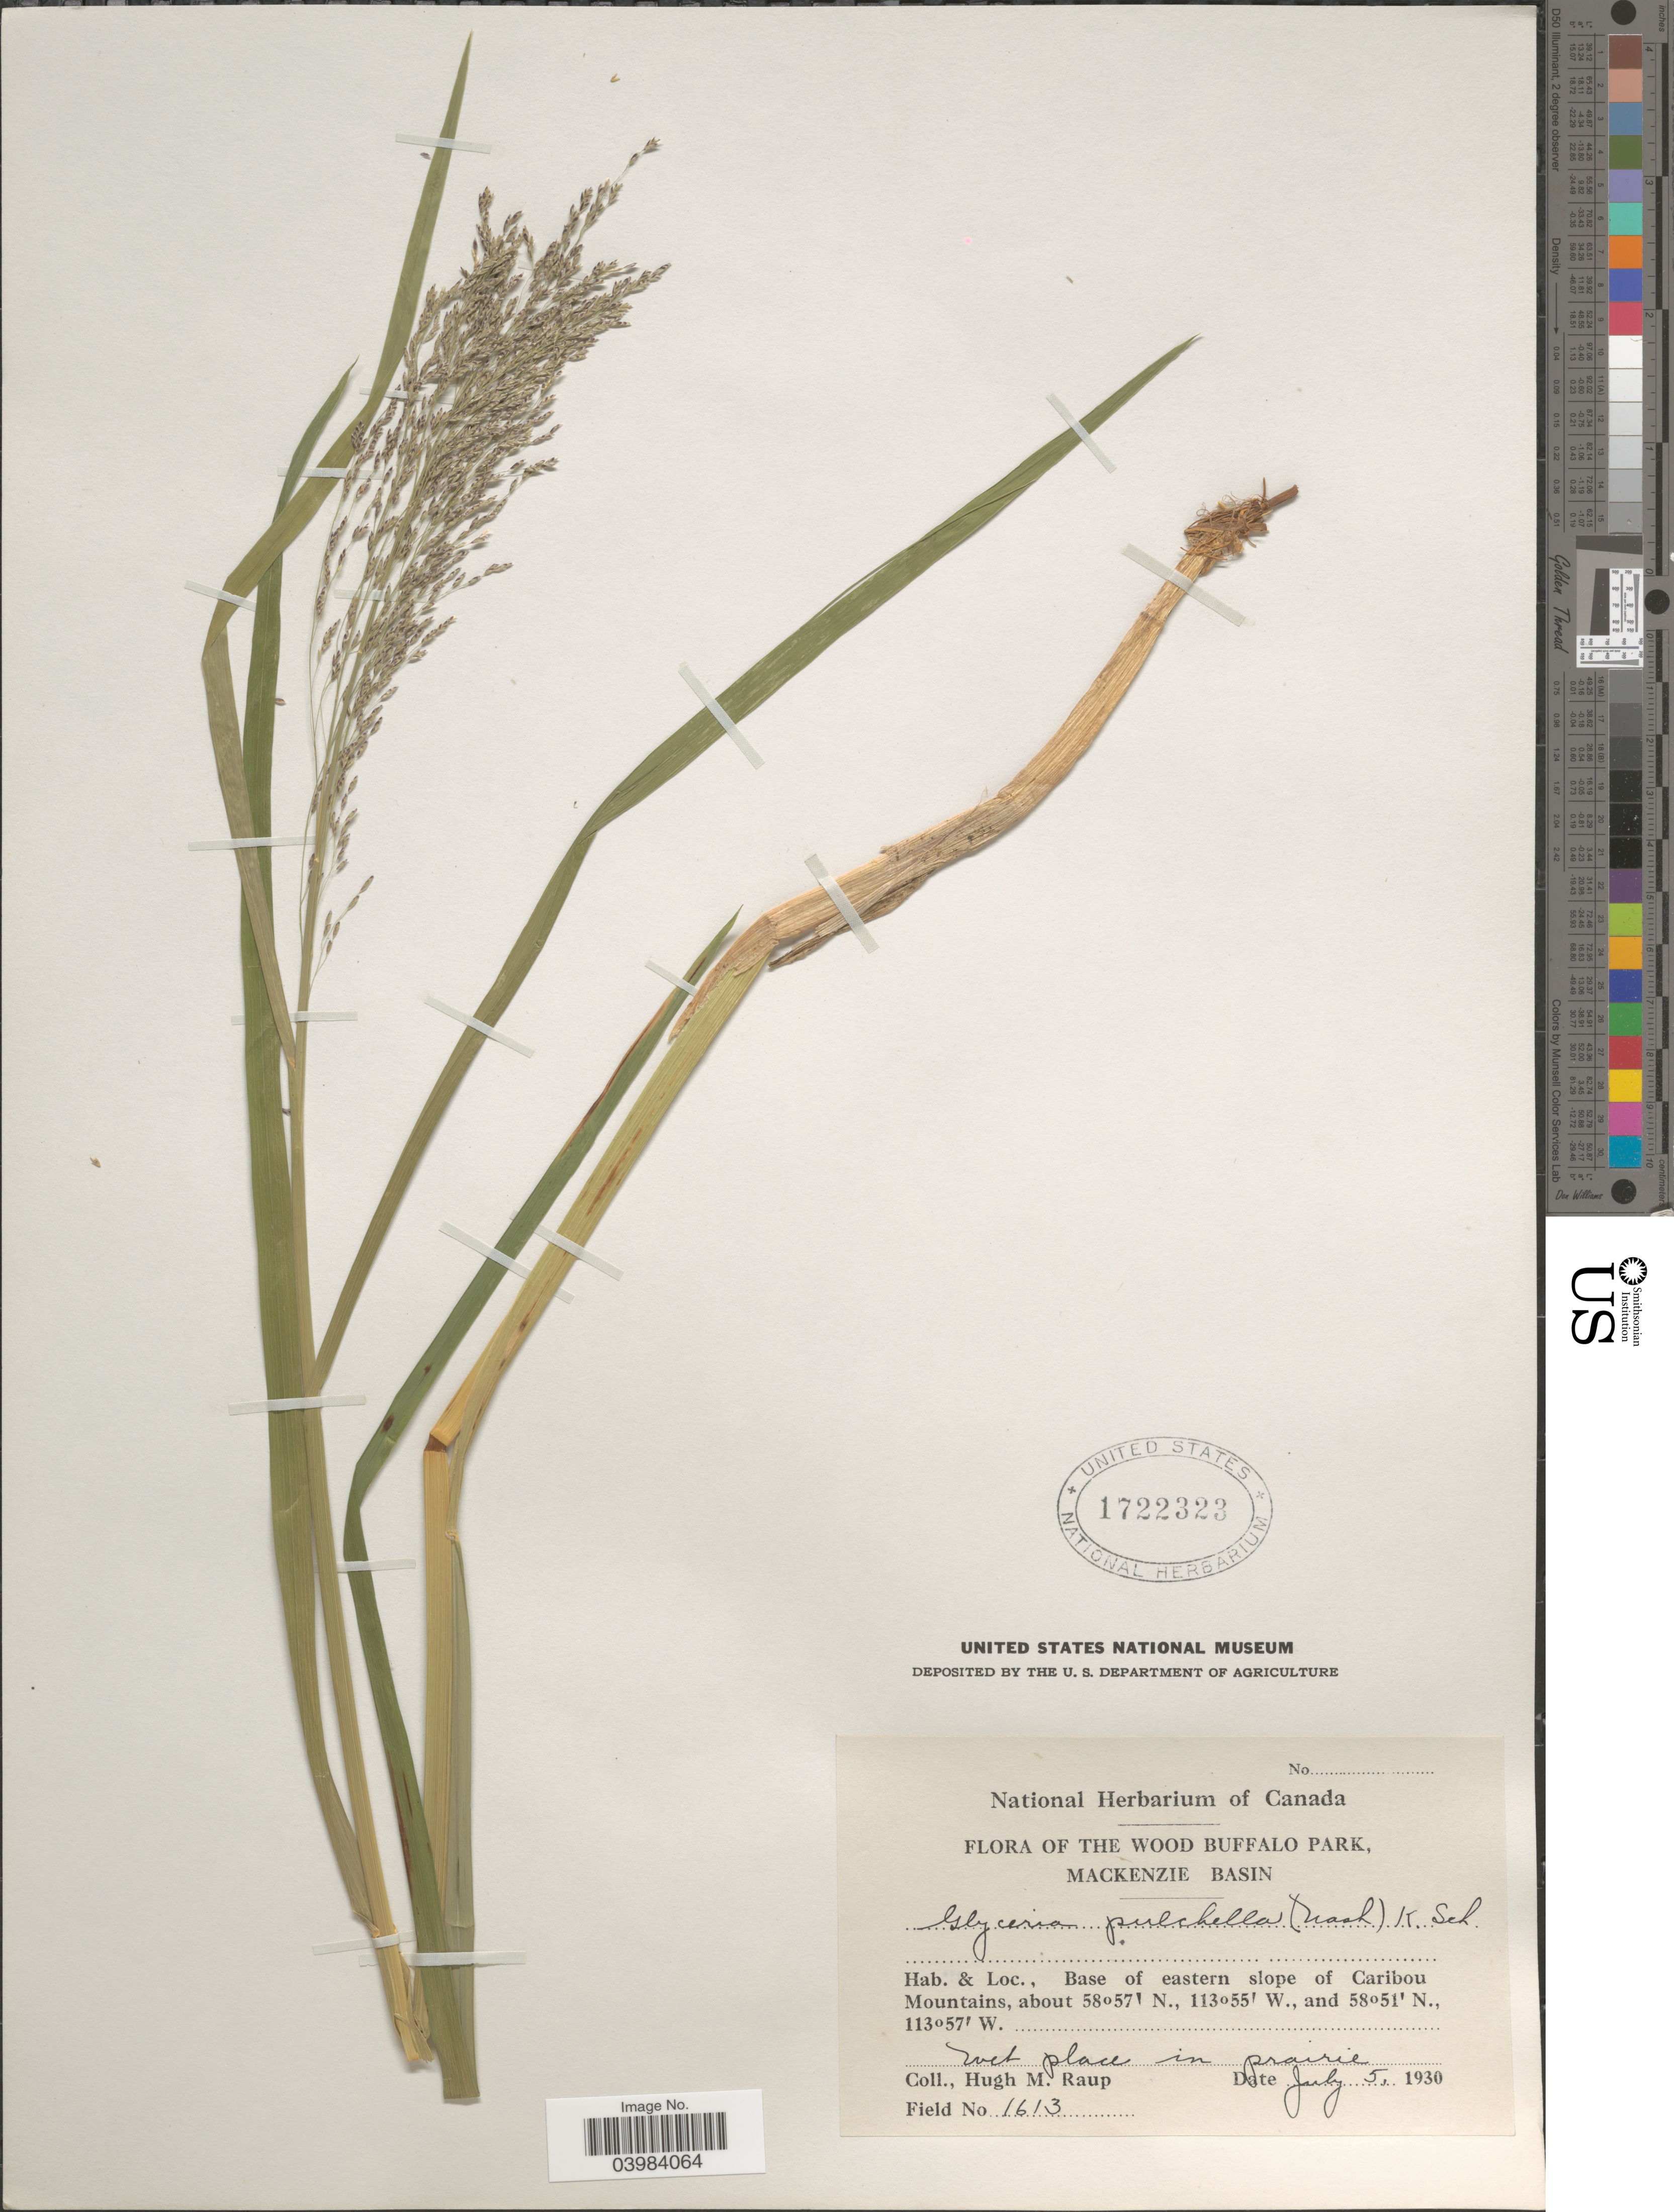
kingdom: Plantae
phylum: Tracheophyta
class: Liliopsida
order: Poales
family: Poaceae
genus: Glyceria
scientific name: Glyceria pulchella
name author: (Nash) K. Schum.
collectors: H. Raup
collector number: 1613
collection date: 1930-07-05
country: Canada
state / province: Alberta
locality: The Wood Buffalo Park, Mackenzie Basin. Base of eastern slope of Caribou Mountains. Wet place in prairie.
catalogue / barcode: US 1722323